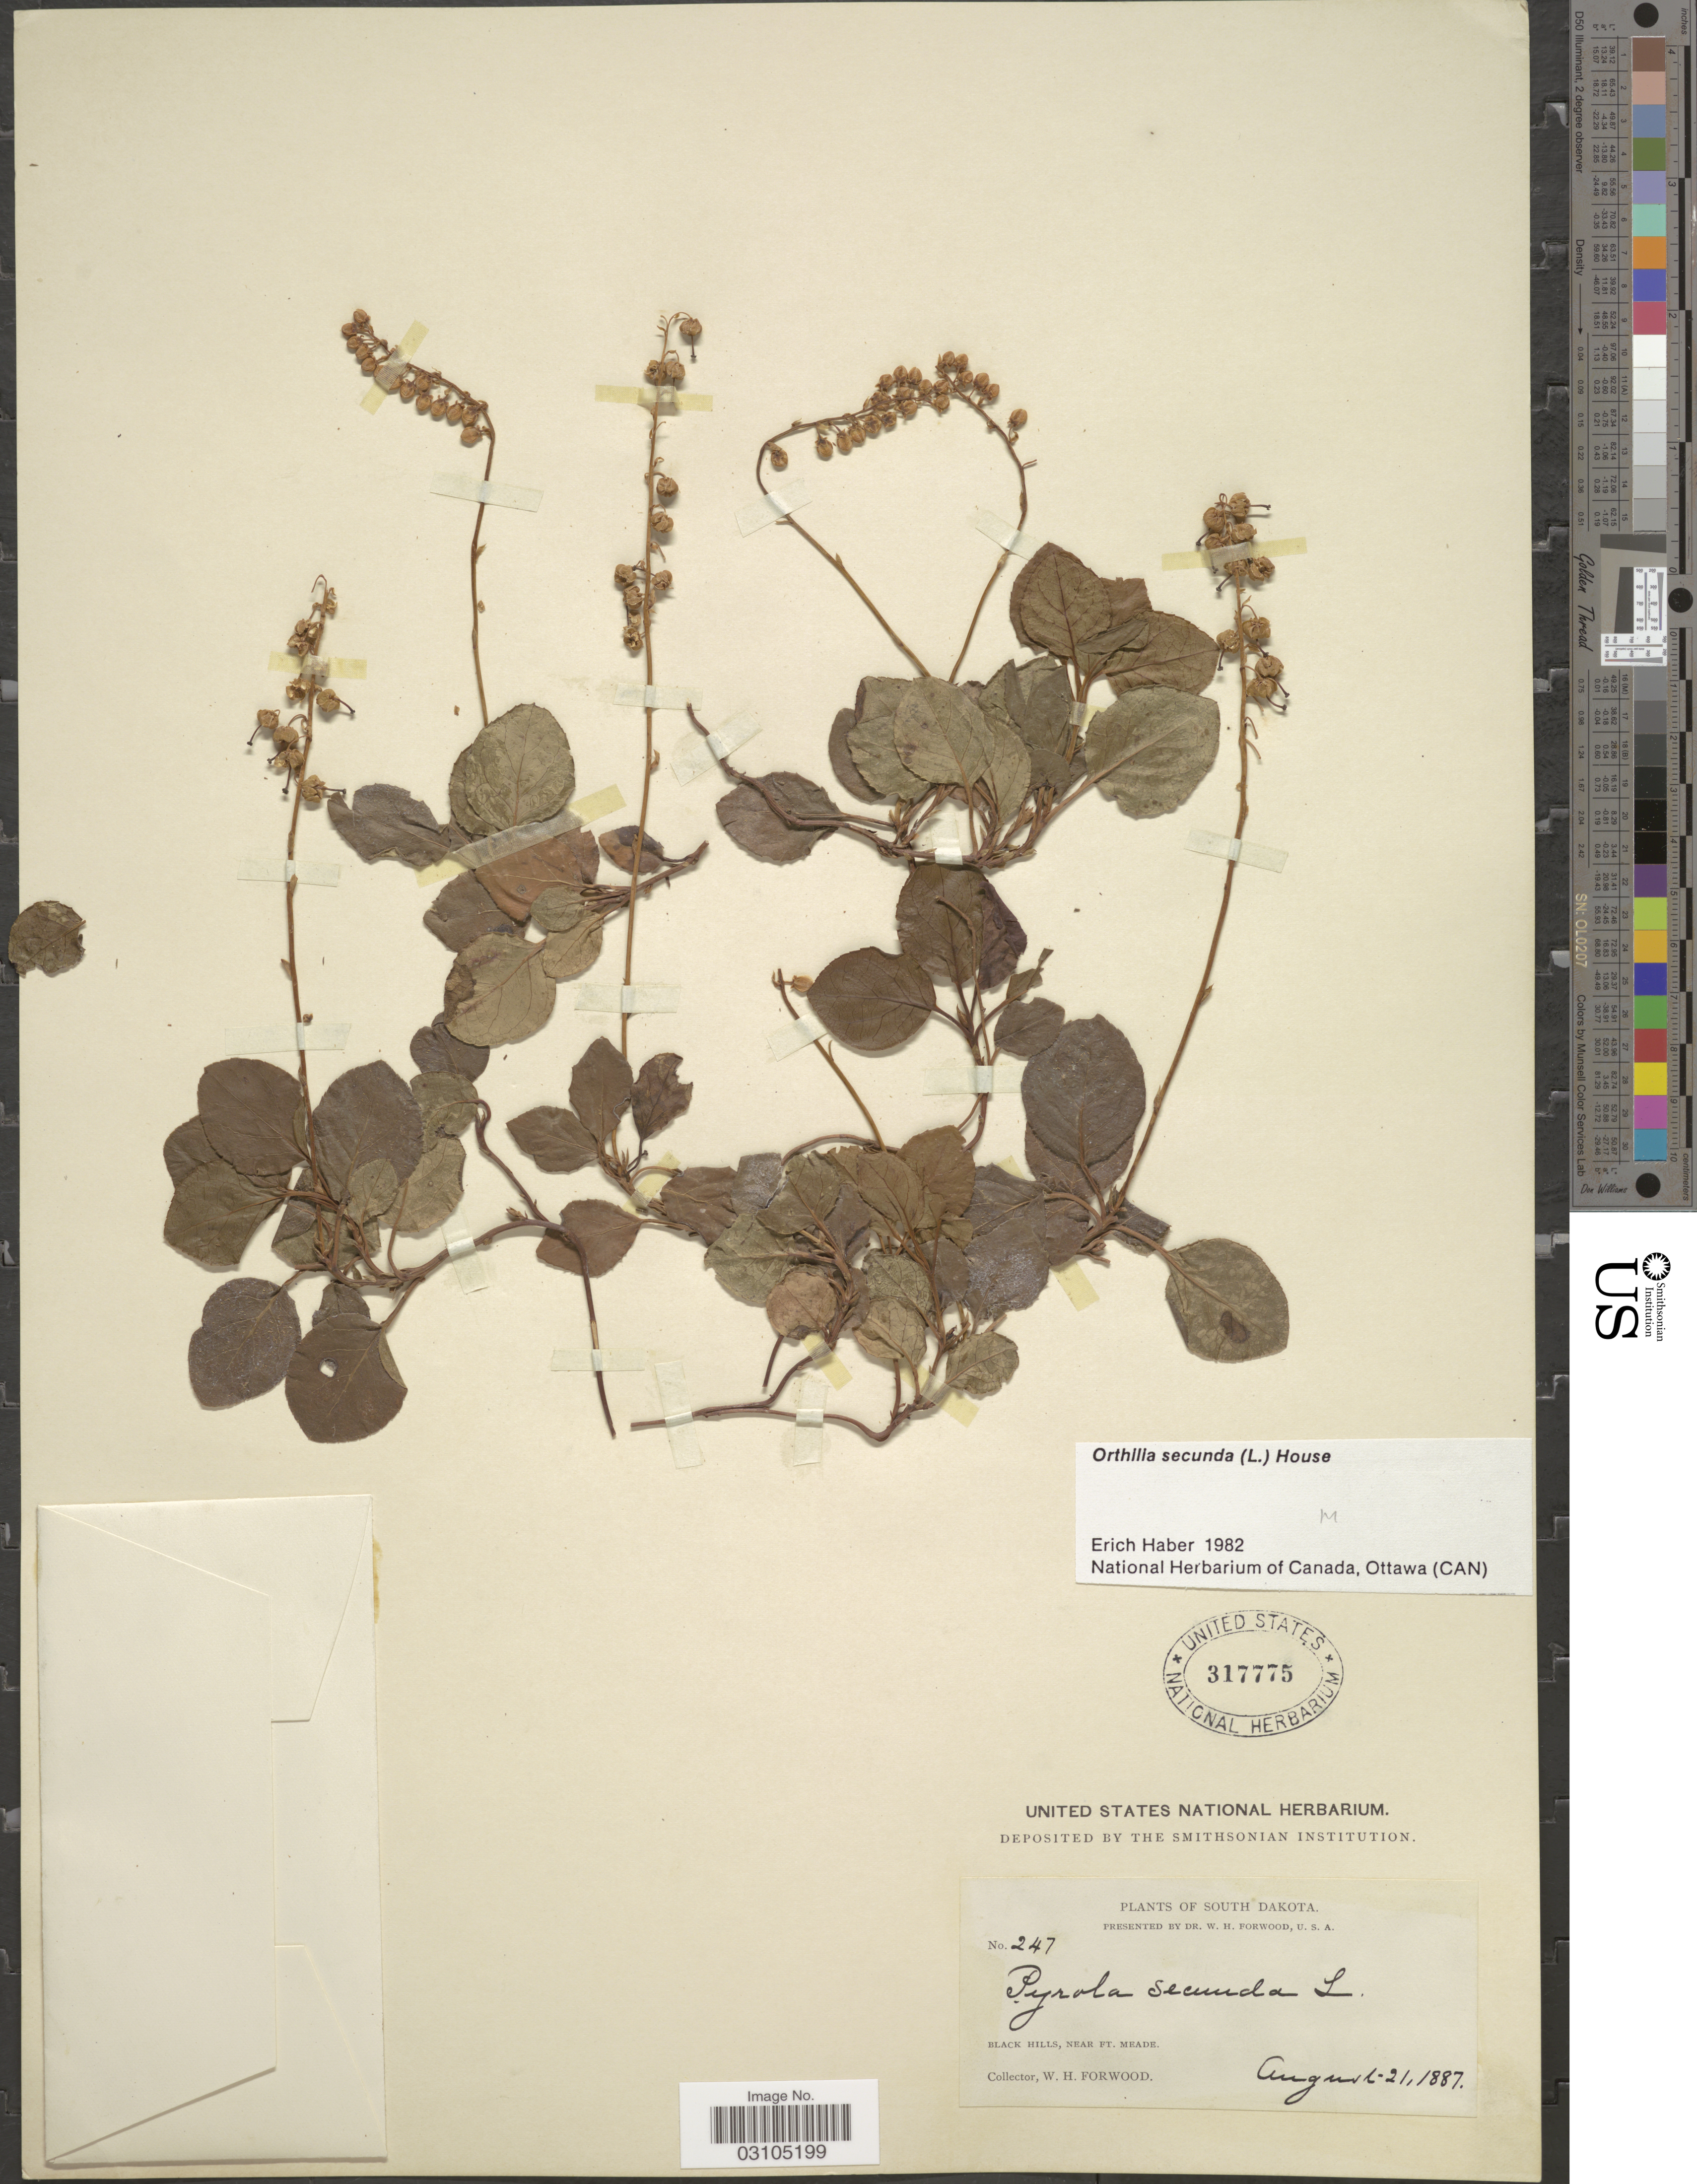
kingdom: Plantae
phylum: Tracheophyta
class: Magnoliopsida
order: Ericales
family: Ericaceae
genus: Orthilia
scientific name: Orthilia secunda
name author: (L.) House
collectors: W. Forwood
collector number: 247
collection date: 1887-08-21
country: United States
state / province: South Dakota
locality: Black Hills, near Ft. Meade.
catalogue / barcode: US 317775